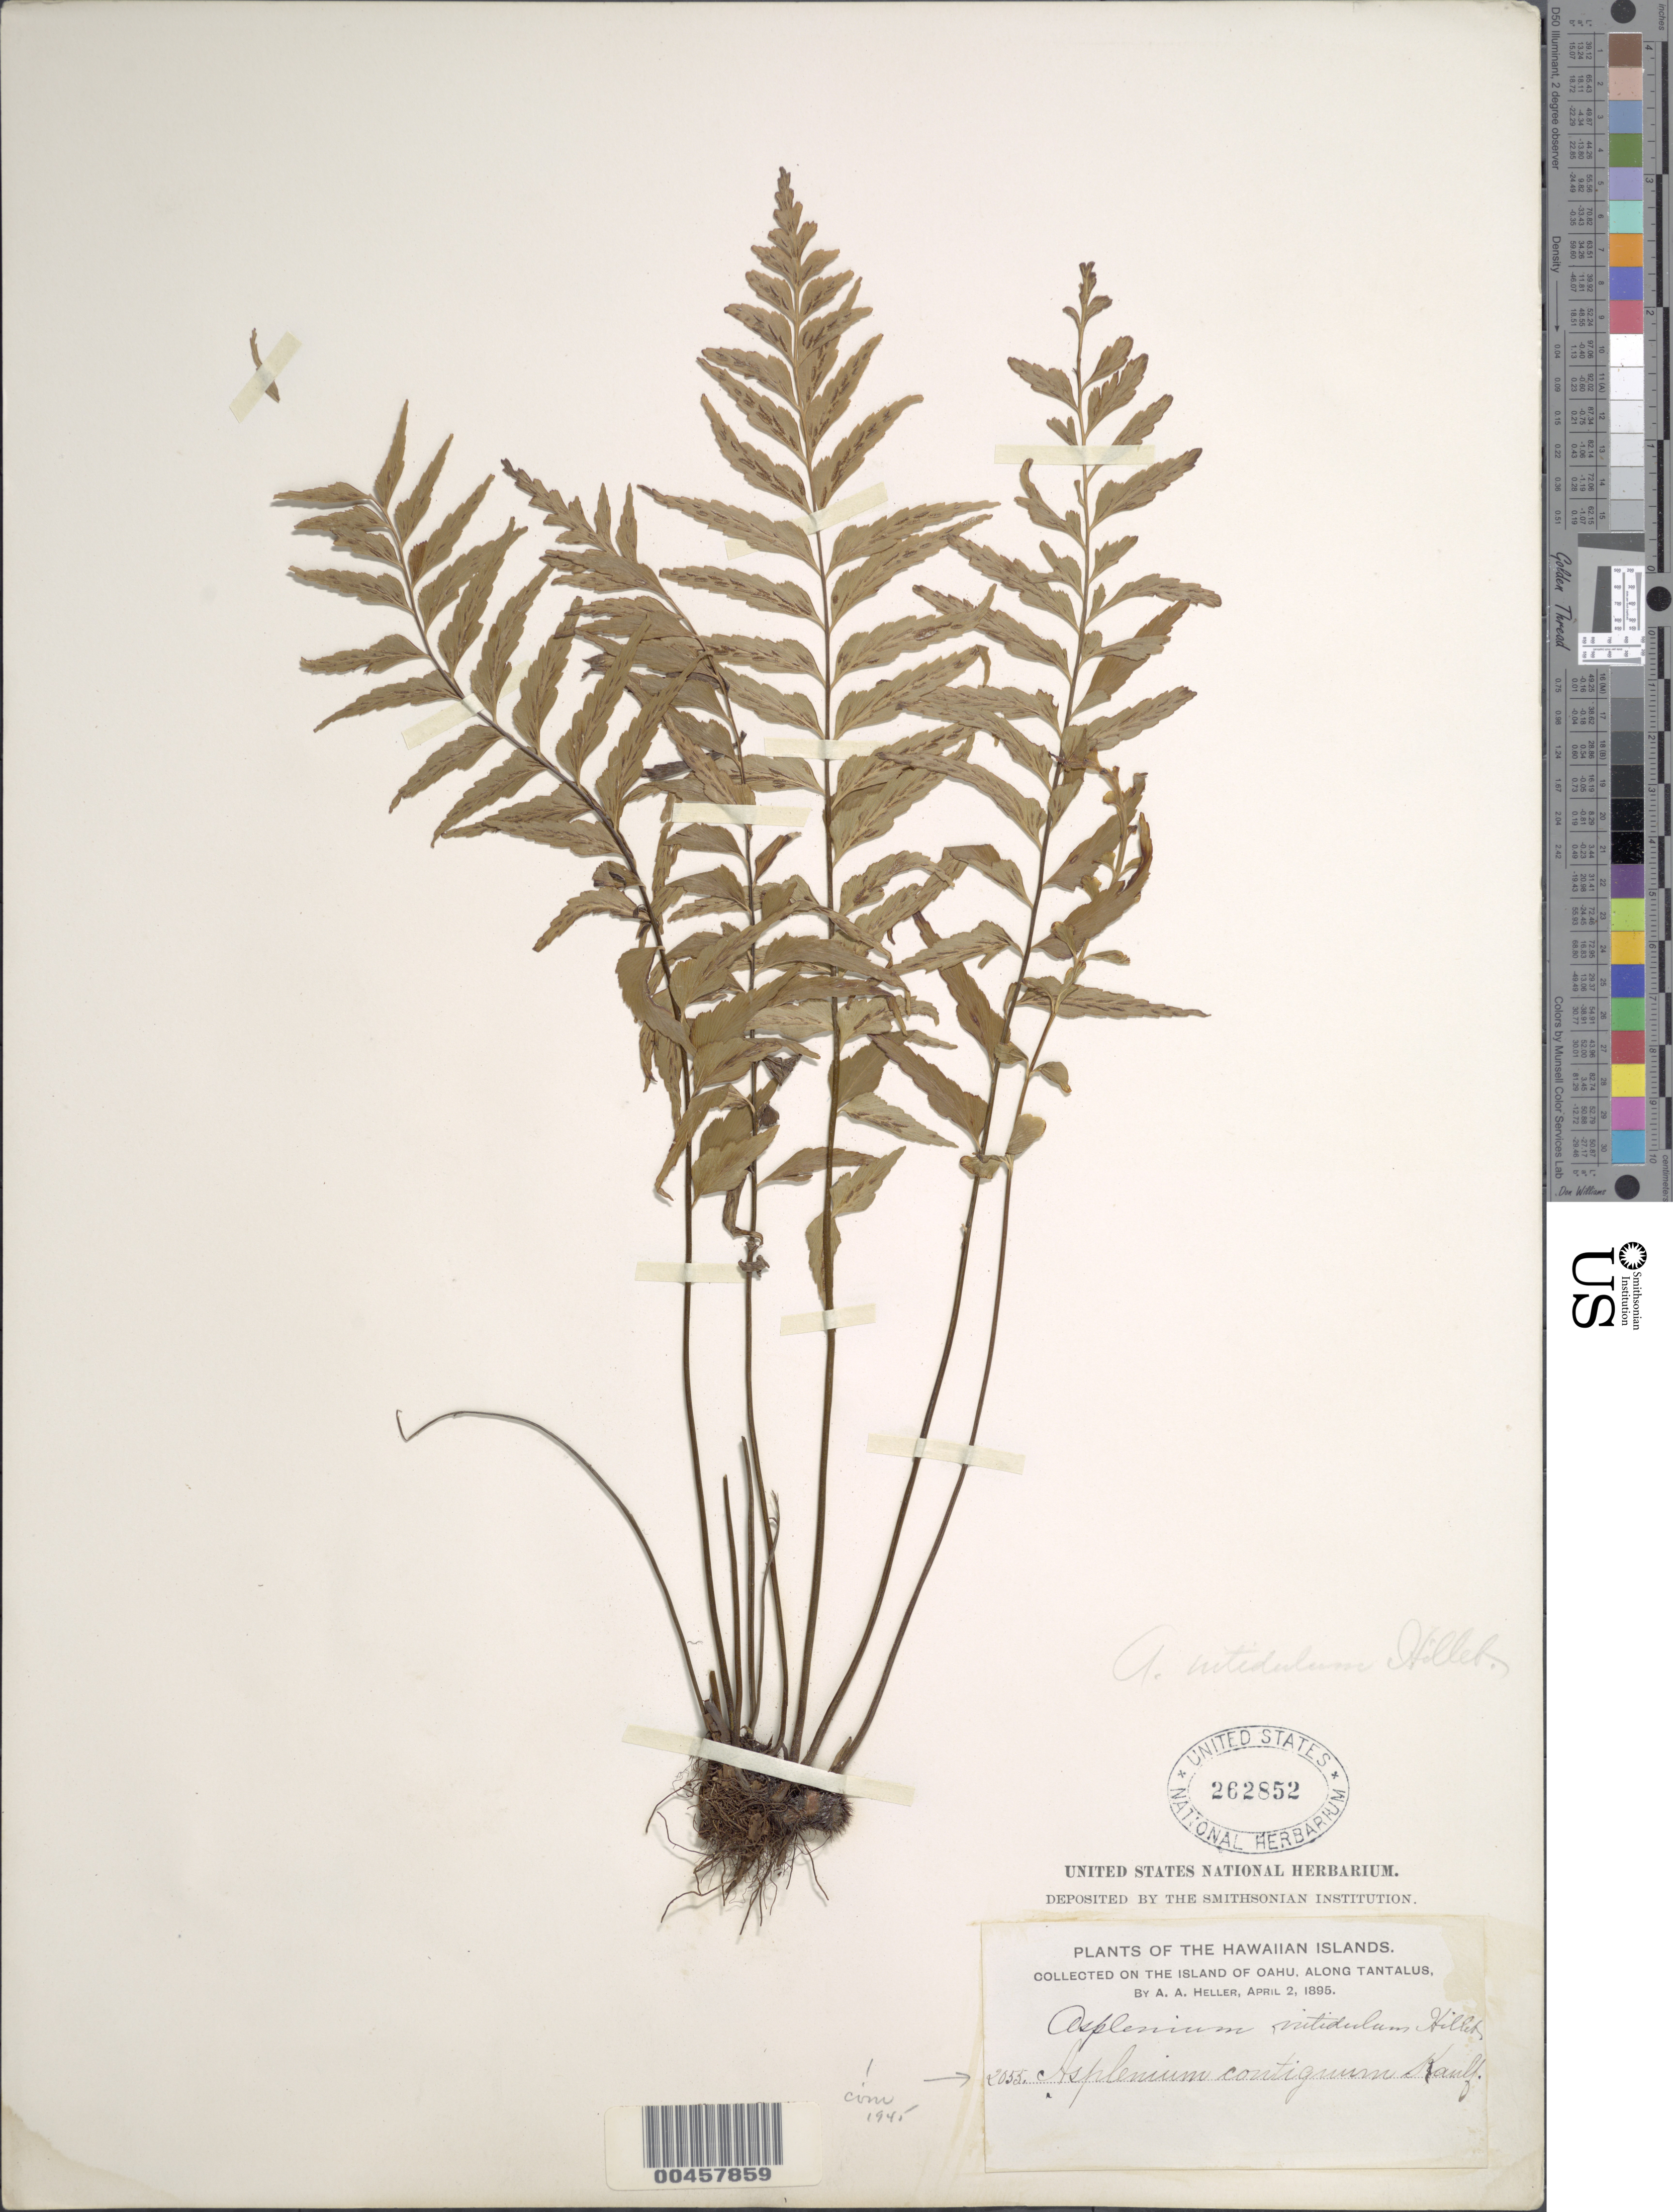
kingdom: Plantae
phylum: Tracheophyta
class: Polypodiopsida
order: Polypodiales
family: Aspleniaceae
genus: Asplenium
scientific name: Asplenium contiguum var. contiguum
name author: Kaulf.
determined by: Wagner, W. L., (BOT), Smithsonian Institution - National Museum of Natural History (UNITED STATES)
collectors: A. A. Heller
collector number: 2055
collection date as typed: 2 Apr 1895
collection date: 1895-04-02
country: United States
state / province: Hawaii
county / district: Honolulu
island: Oahu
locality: on the island of Oahu, along Tantalus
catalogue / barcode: US 262852